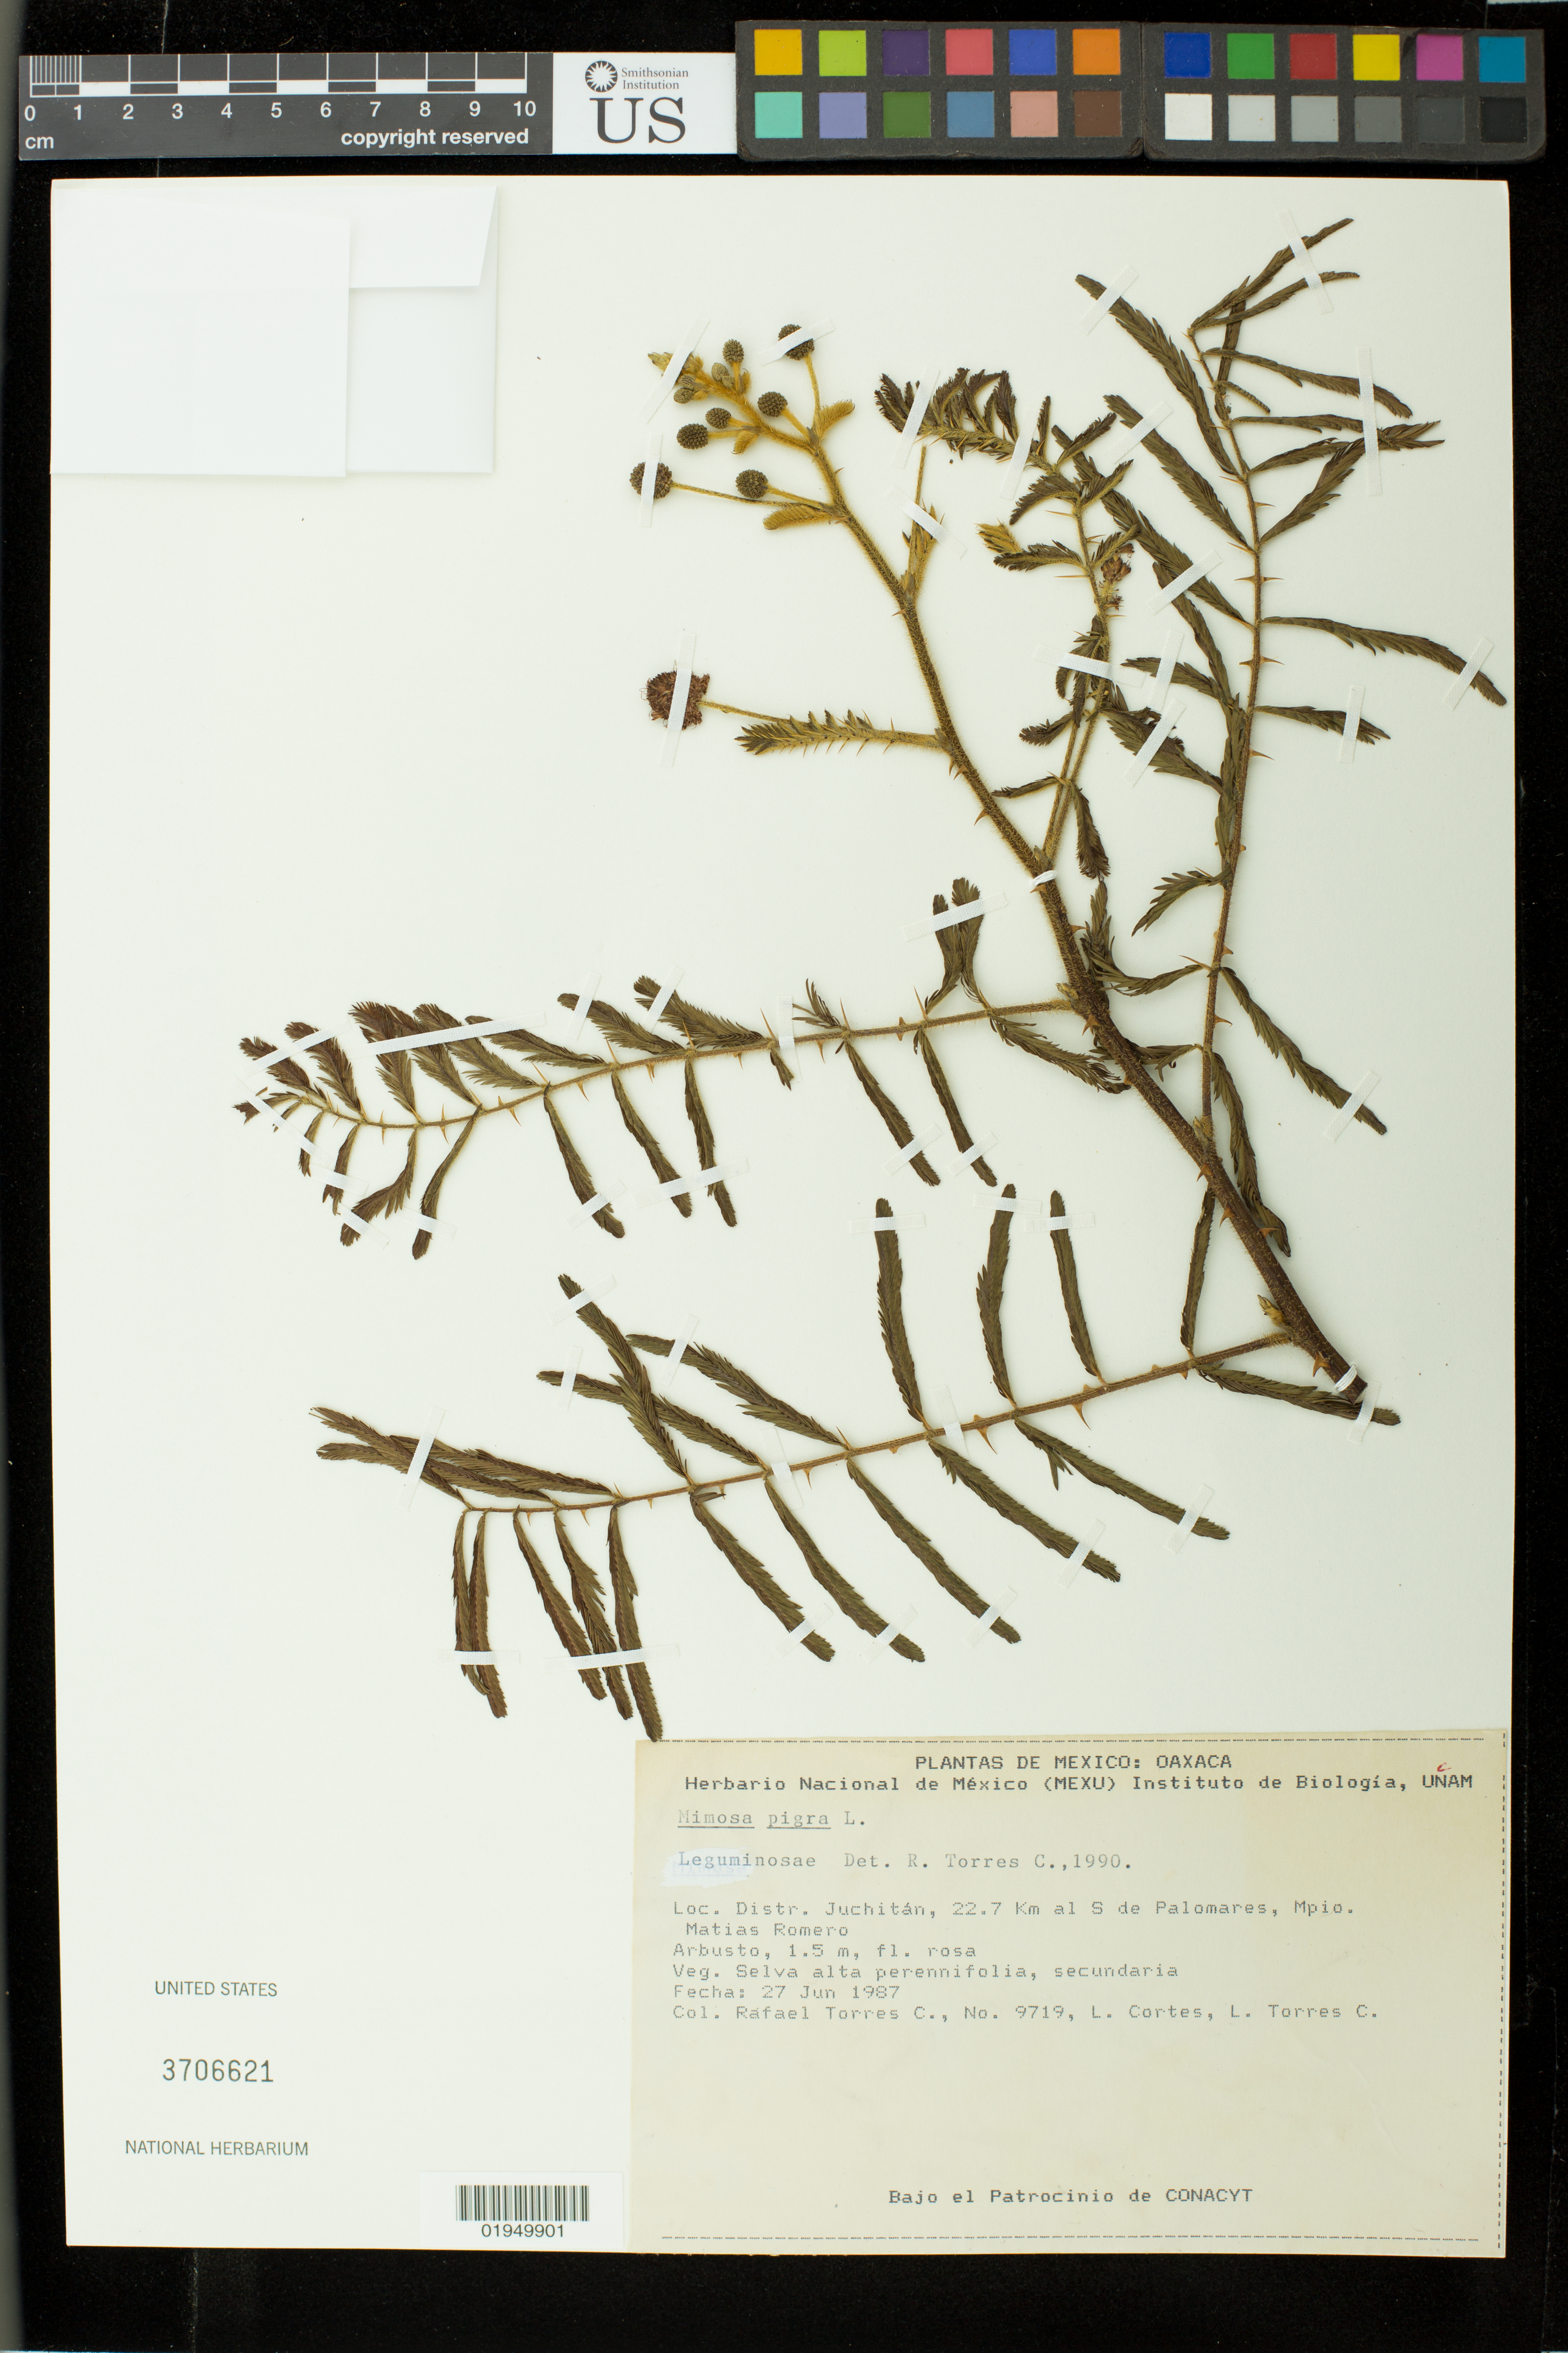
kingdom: Plantae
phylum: Tracheophyta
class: Magnoliopsida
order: Fabales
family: Fabaceae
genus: Mimosa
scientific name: Mimosa pigra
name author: L.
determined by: Torres C., Rafael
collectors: R. Torres C., L. Cortes & L. Torres C.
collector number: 9719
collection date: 1987-06-27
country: Mexico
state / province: Oaxaca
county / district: Juchitán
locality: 22.7 km al S de Palomares, Mpio. Matias Romero.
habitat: Selva alta perennifolia, secundaria.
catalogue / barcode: US 3706621